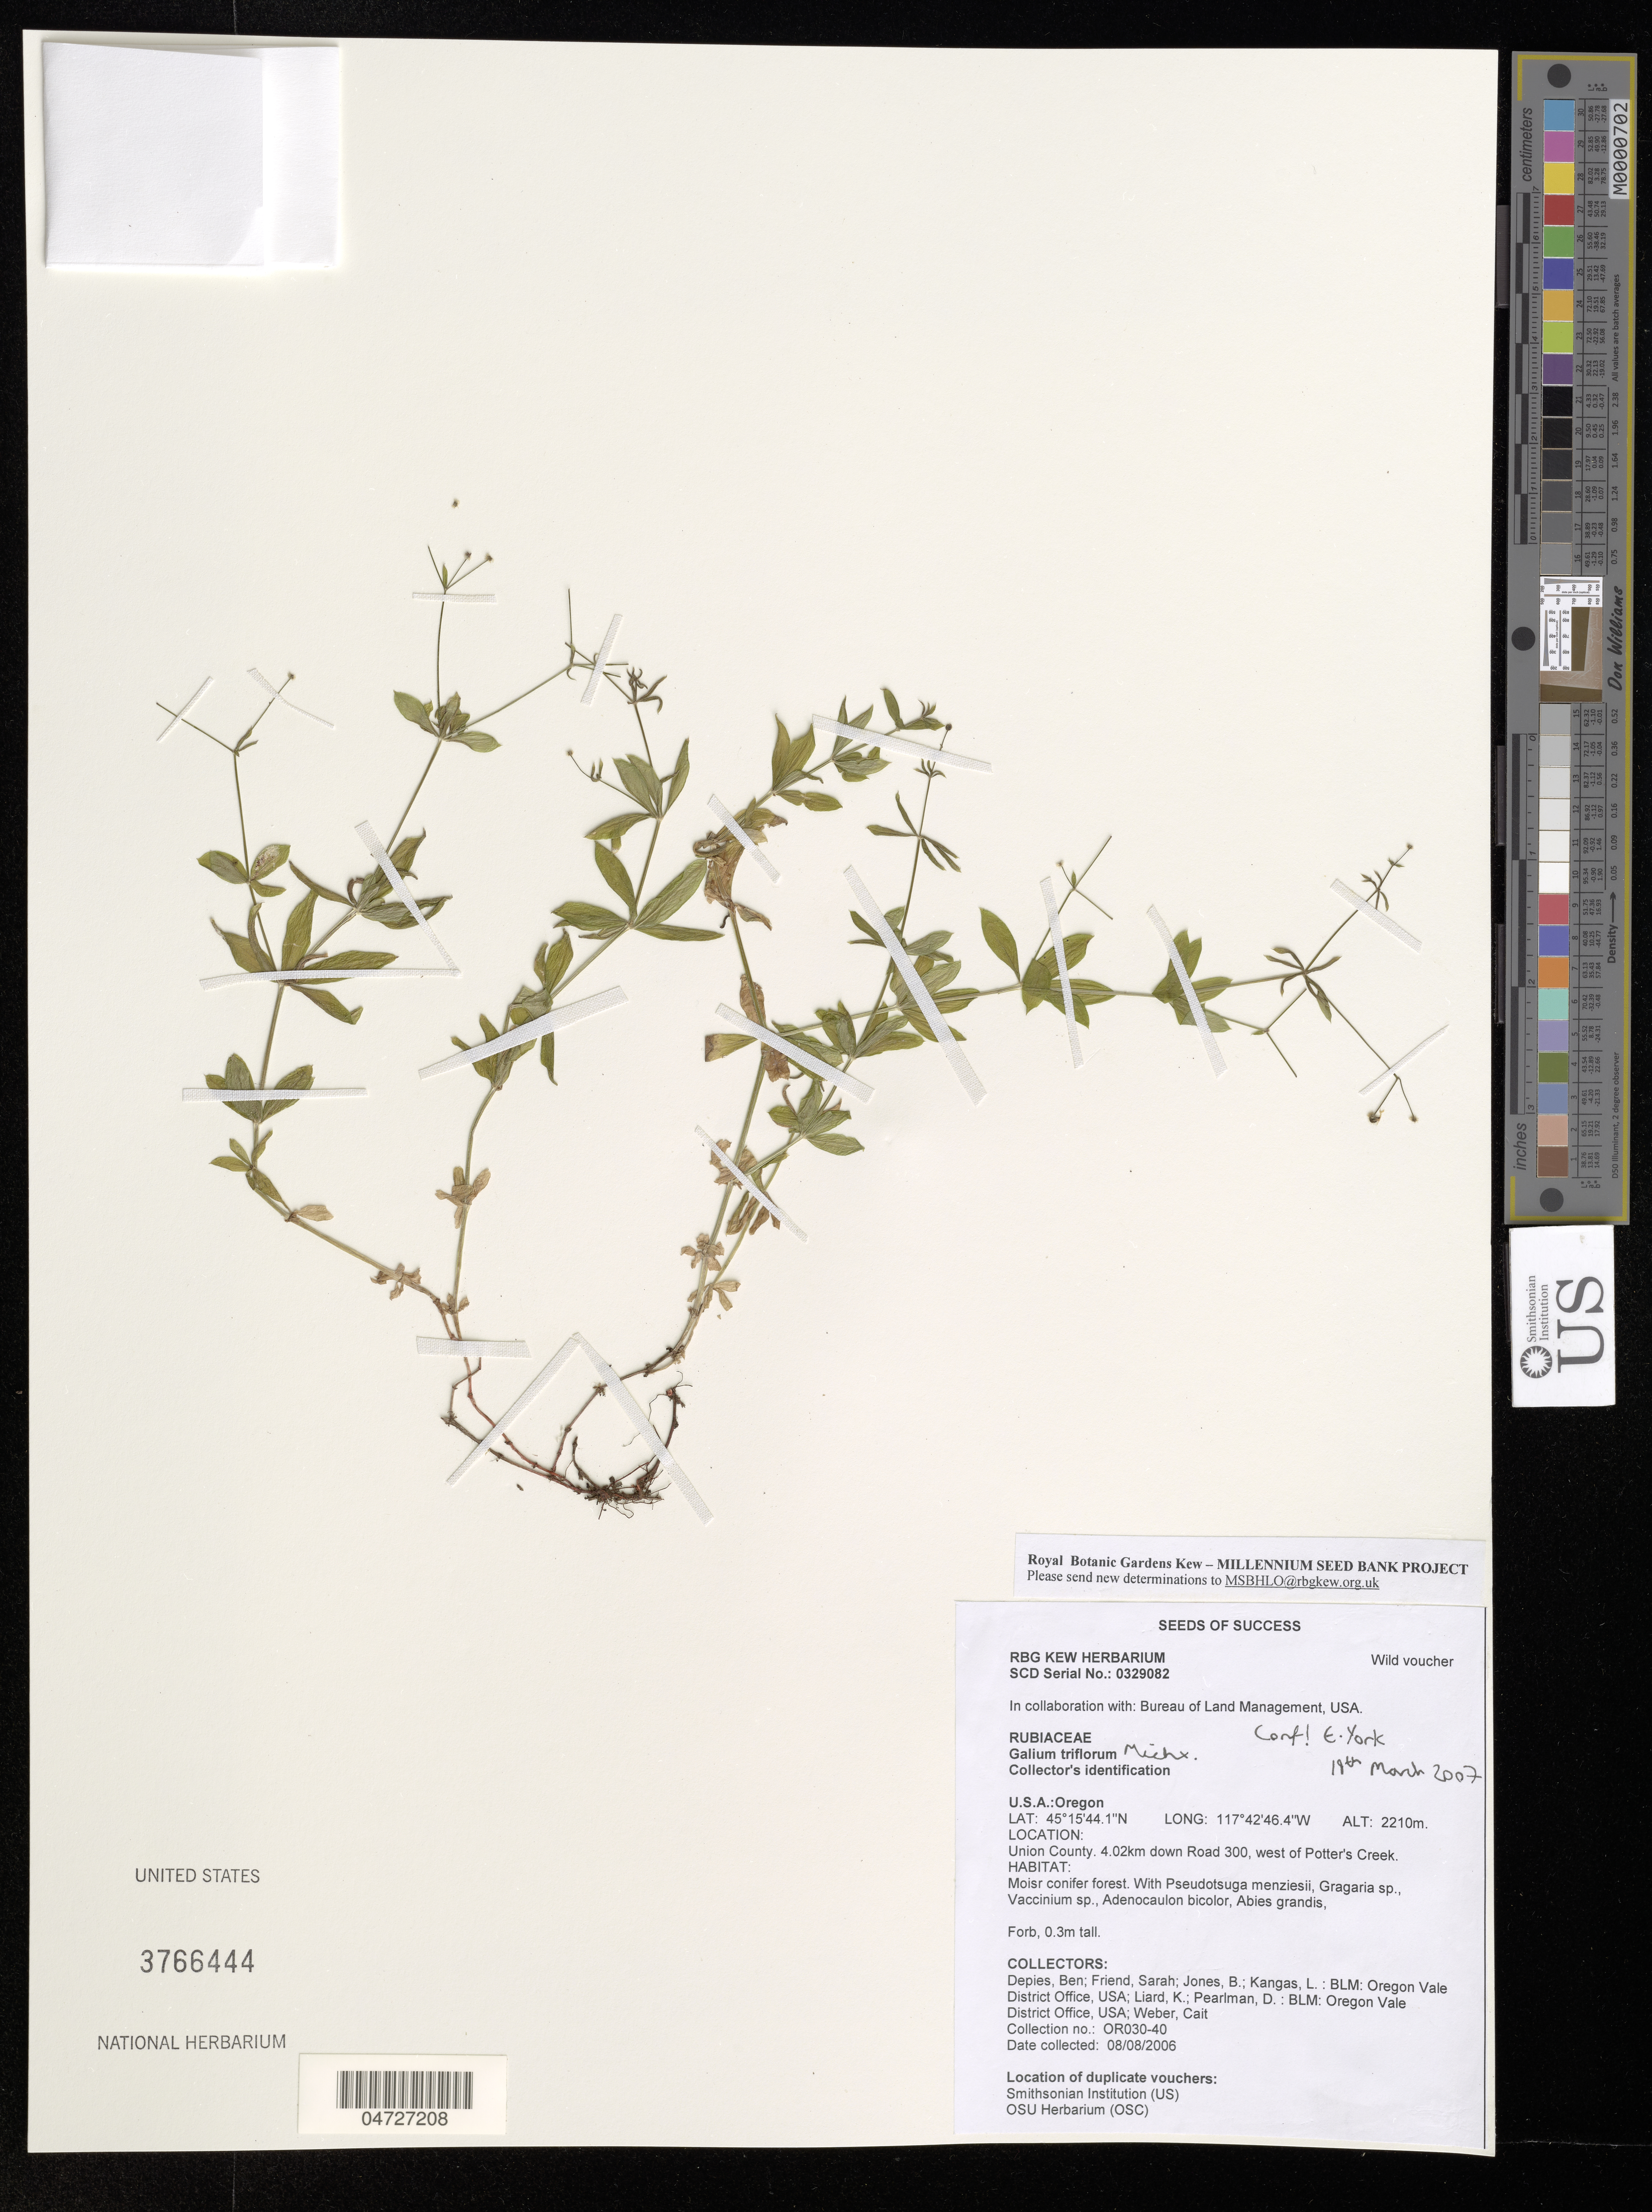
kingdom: Plantae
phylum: Tracheophyta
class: Magnoliopsida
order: Gentianales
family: Rubiaceae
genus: Galium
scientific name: Galium triflorum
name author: Michx.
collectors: B. Depies, S. Friend, J. Gibson, L. Kangas & et al.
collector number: OR030-40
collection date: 2006-08-08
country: United States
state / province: Oregon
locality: Union County. 4.02km down Road 300, west of Potter's Creek.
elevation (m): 2210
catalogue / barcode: US 3766444